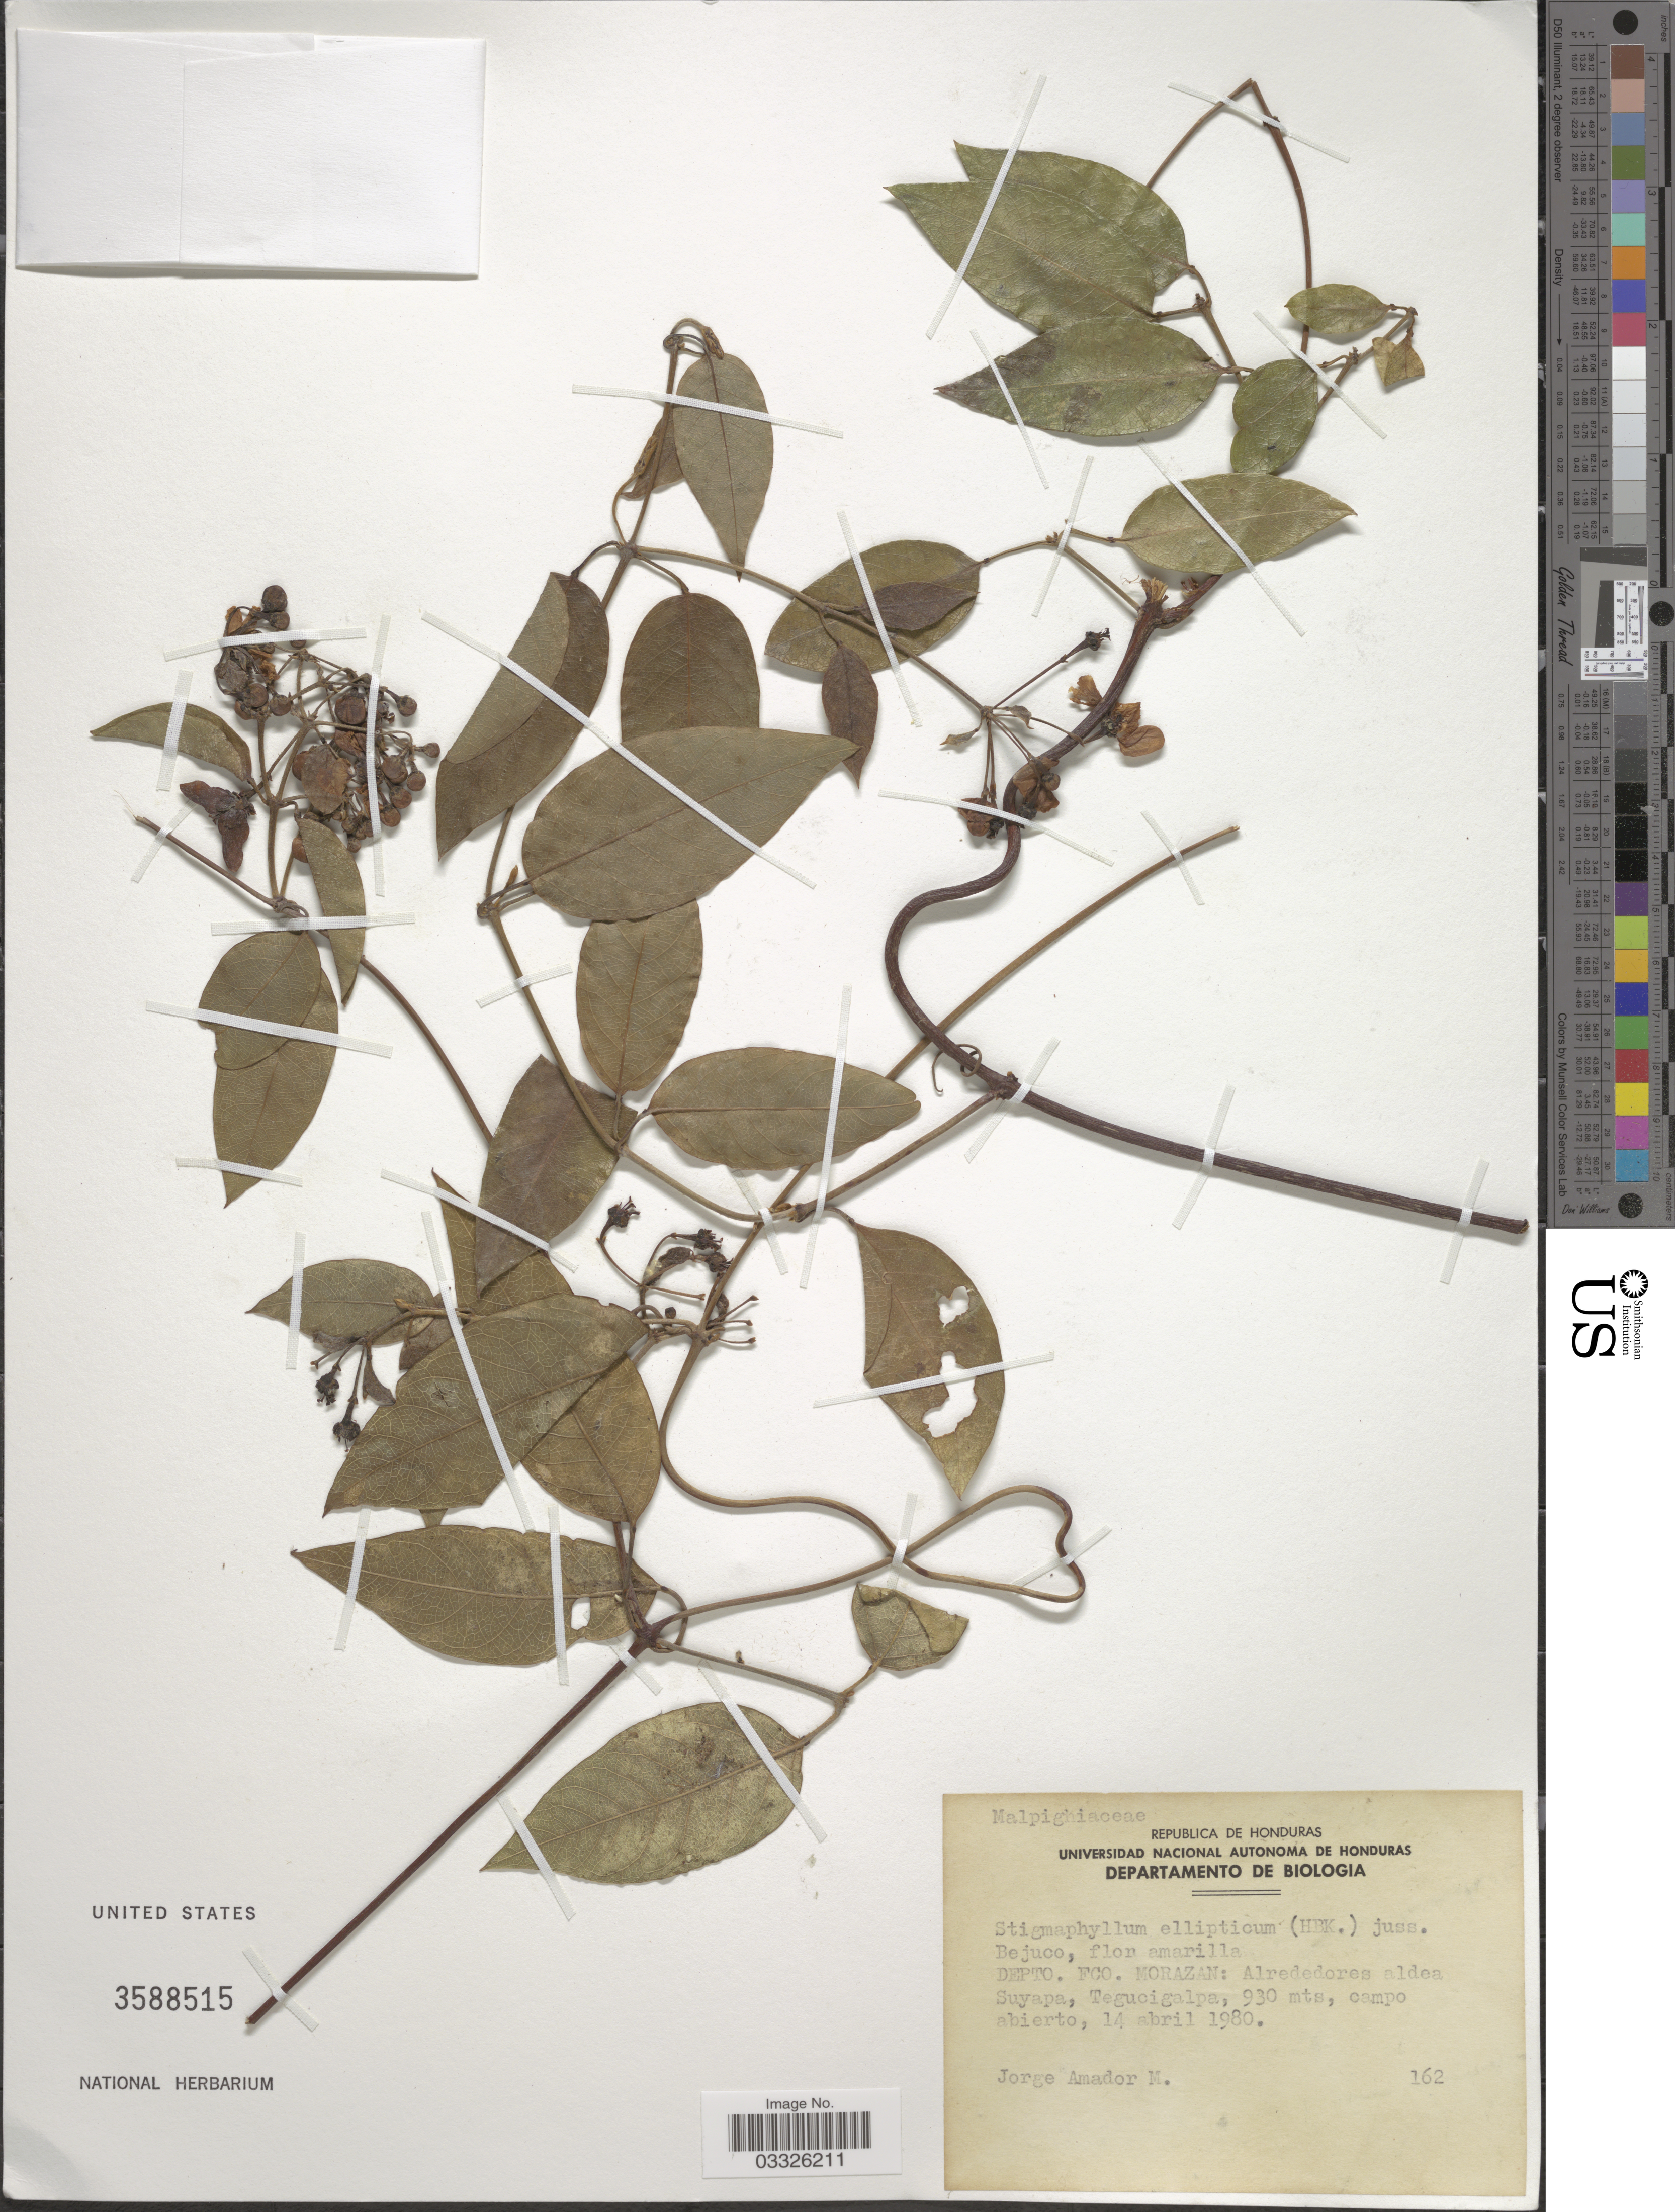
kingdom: Plantae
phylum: Tracheophyta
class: Magnoliopsida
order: Malpighiales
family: Malpighiaceae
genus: Stigmaphyllon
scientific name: Stigmaphyllon ellipticum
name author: (Kunth) A. Juss.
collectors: J. Amador M.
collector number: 162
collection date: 1980-04-14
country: Honduras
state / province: Fco. Morazán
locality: Depto. Fco. Morazan: Alrededores aldea Suyapa, Tegucigalpa.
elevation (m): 930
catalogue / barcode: US 3588515